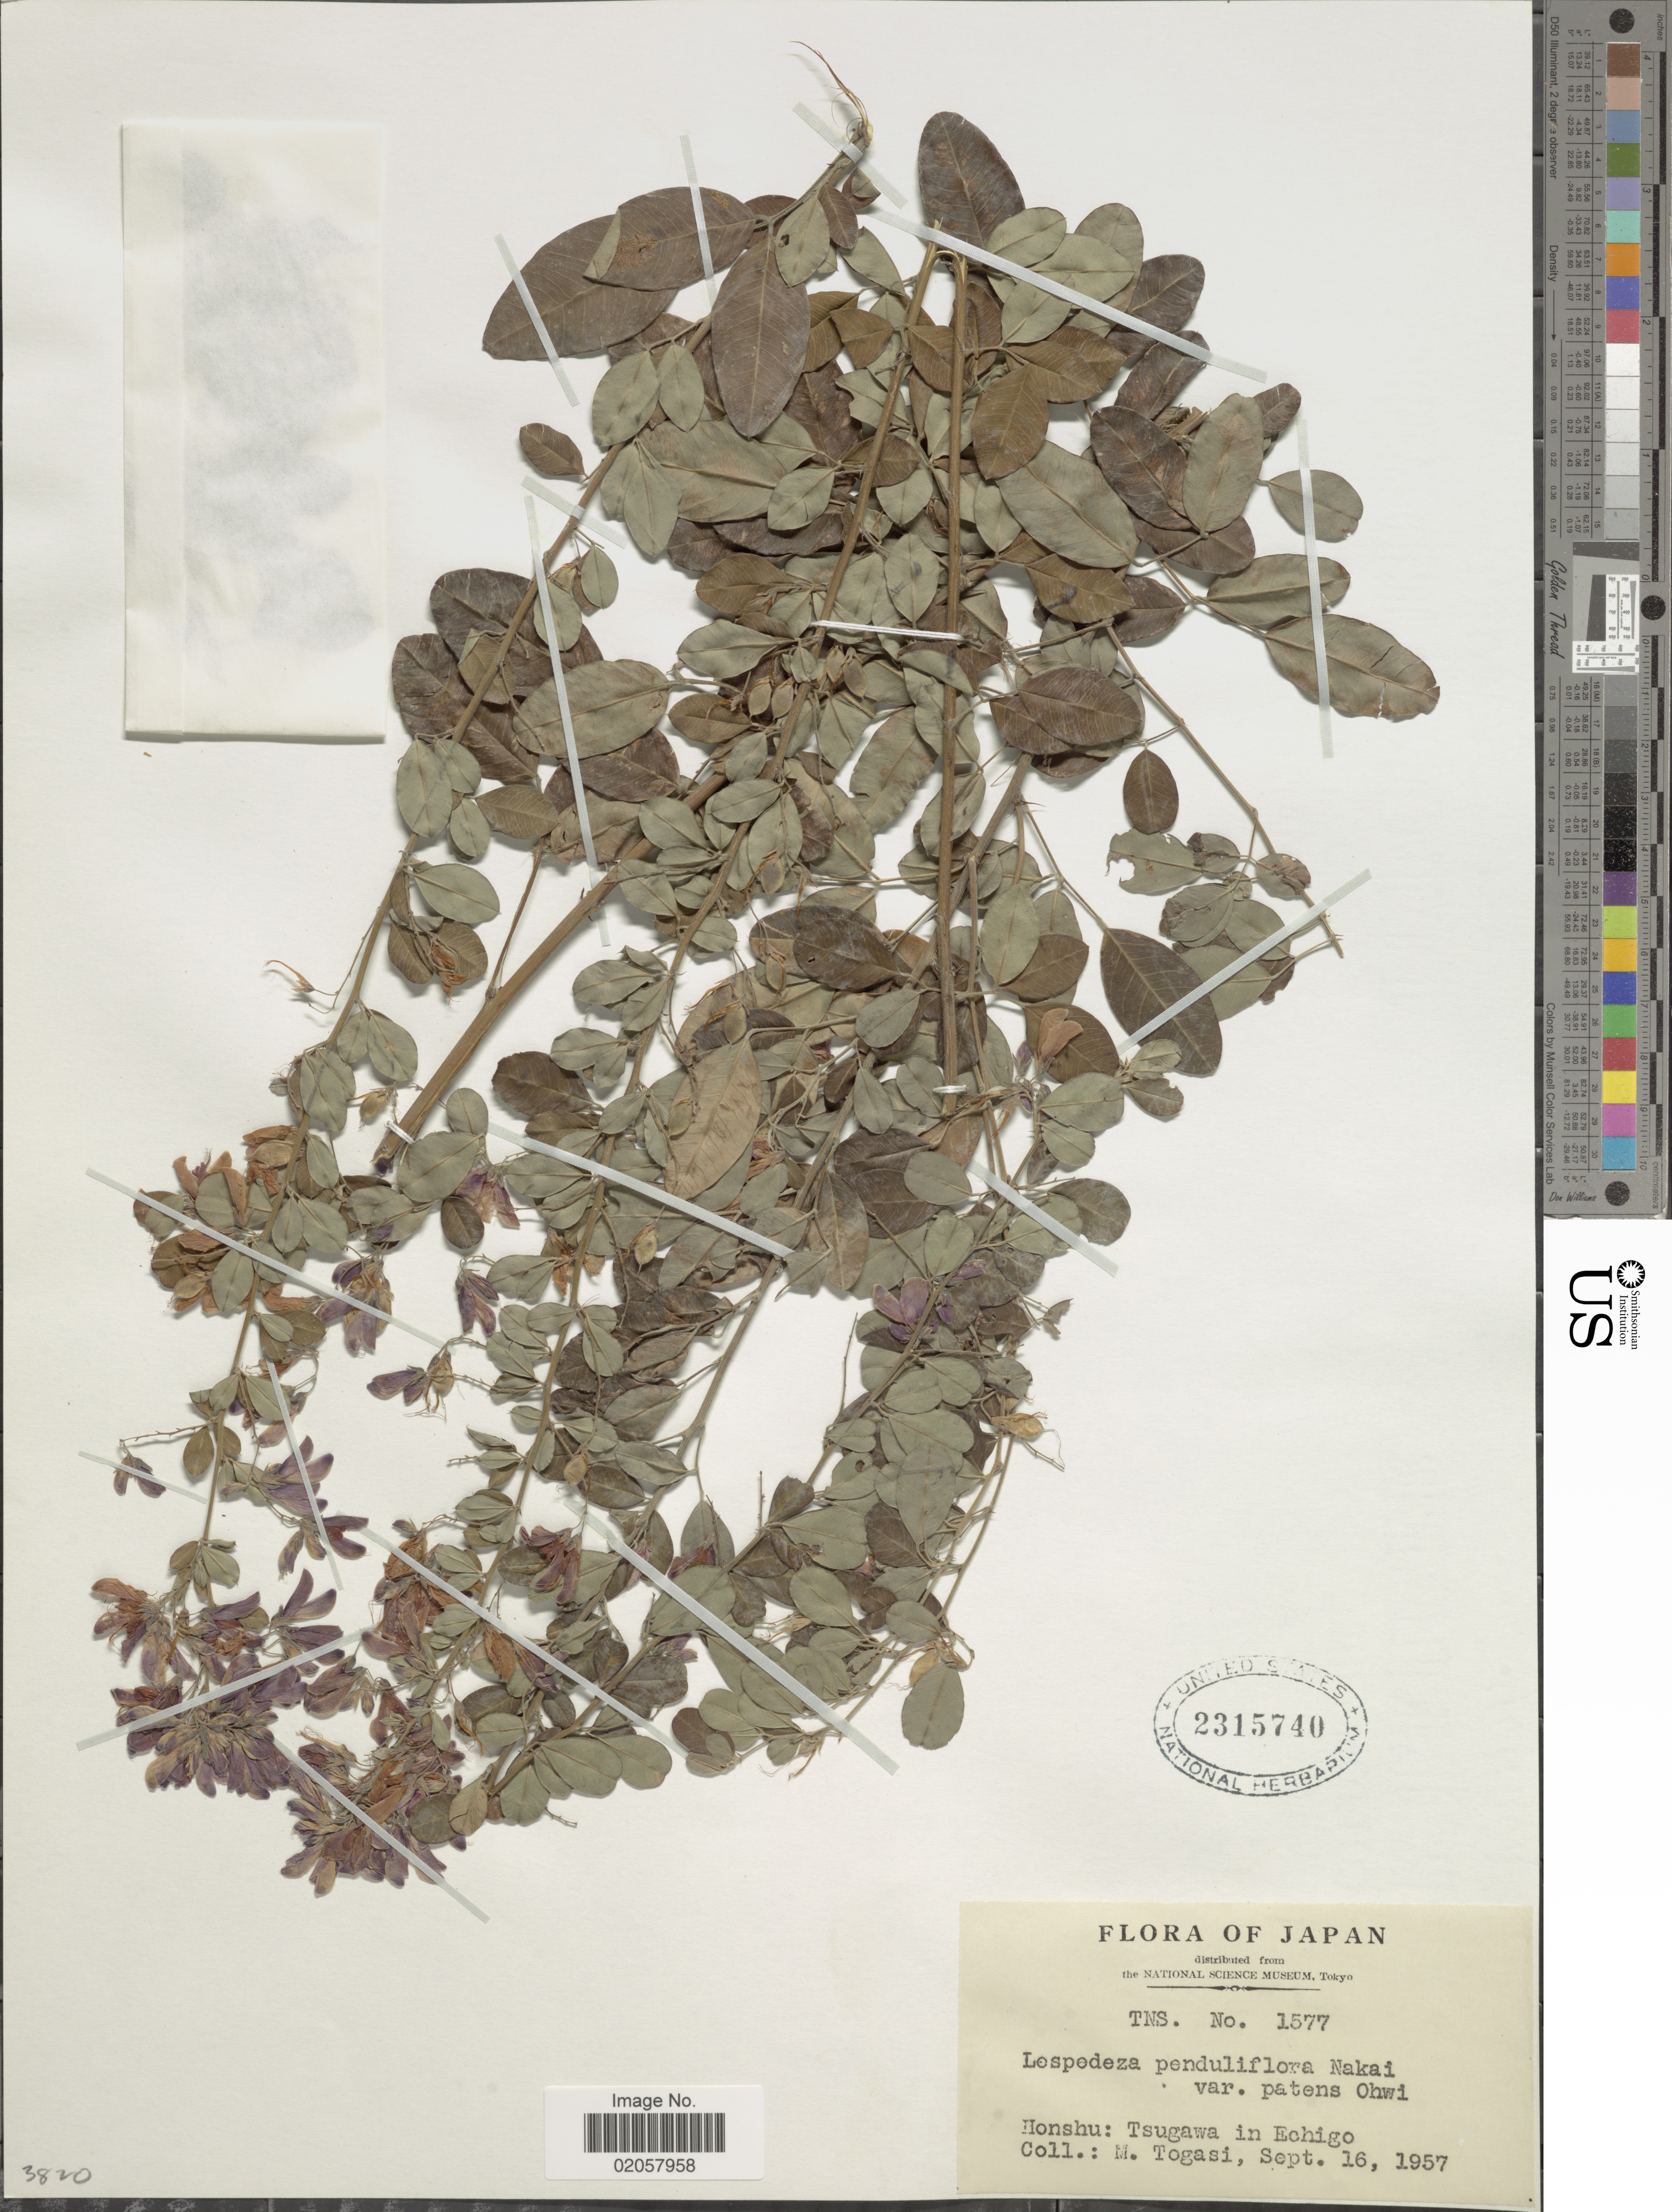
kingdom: Plantae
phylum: Tracheophyta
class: Magnoliopsida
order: Fabales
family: Fabaceae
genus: Lespedeza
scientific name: Lespedeza penduliflora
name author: (Oudem.) Nakai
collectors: M. Togasi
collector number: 1577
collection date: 1957-09-16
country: Japan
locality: Honshu: Tsugawa in Echigo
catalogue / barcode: US 2315740